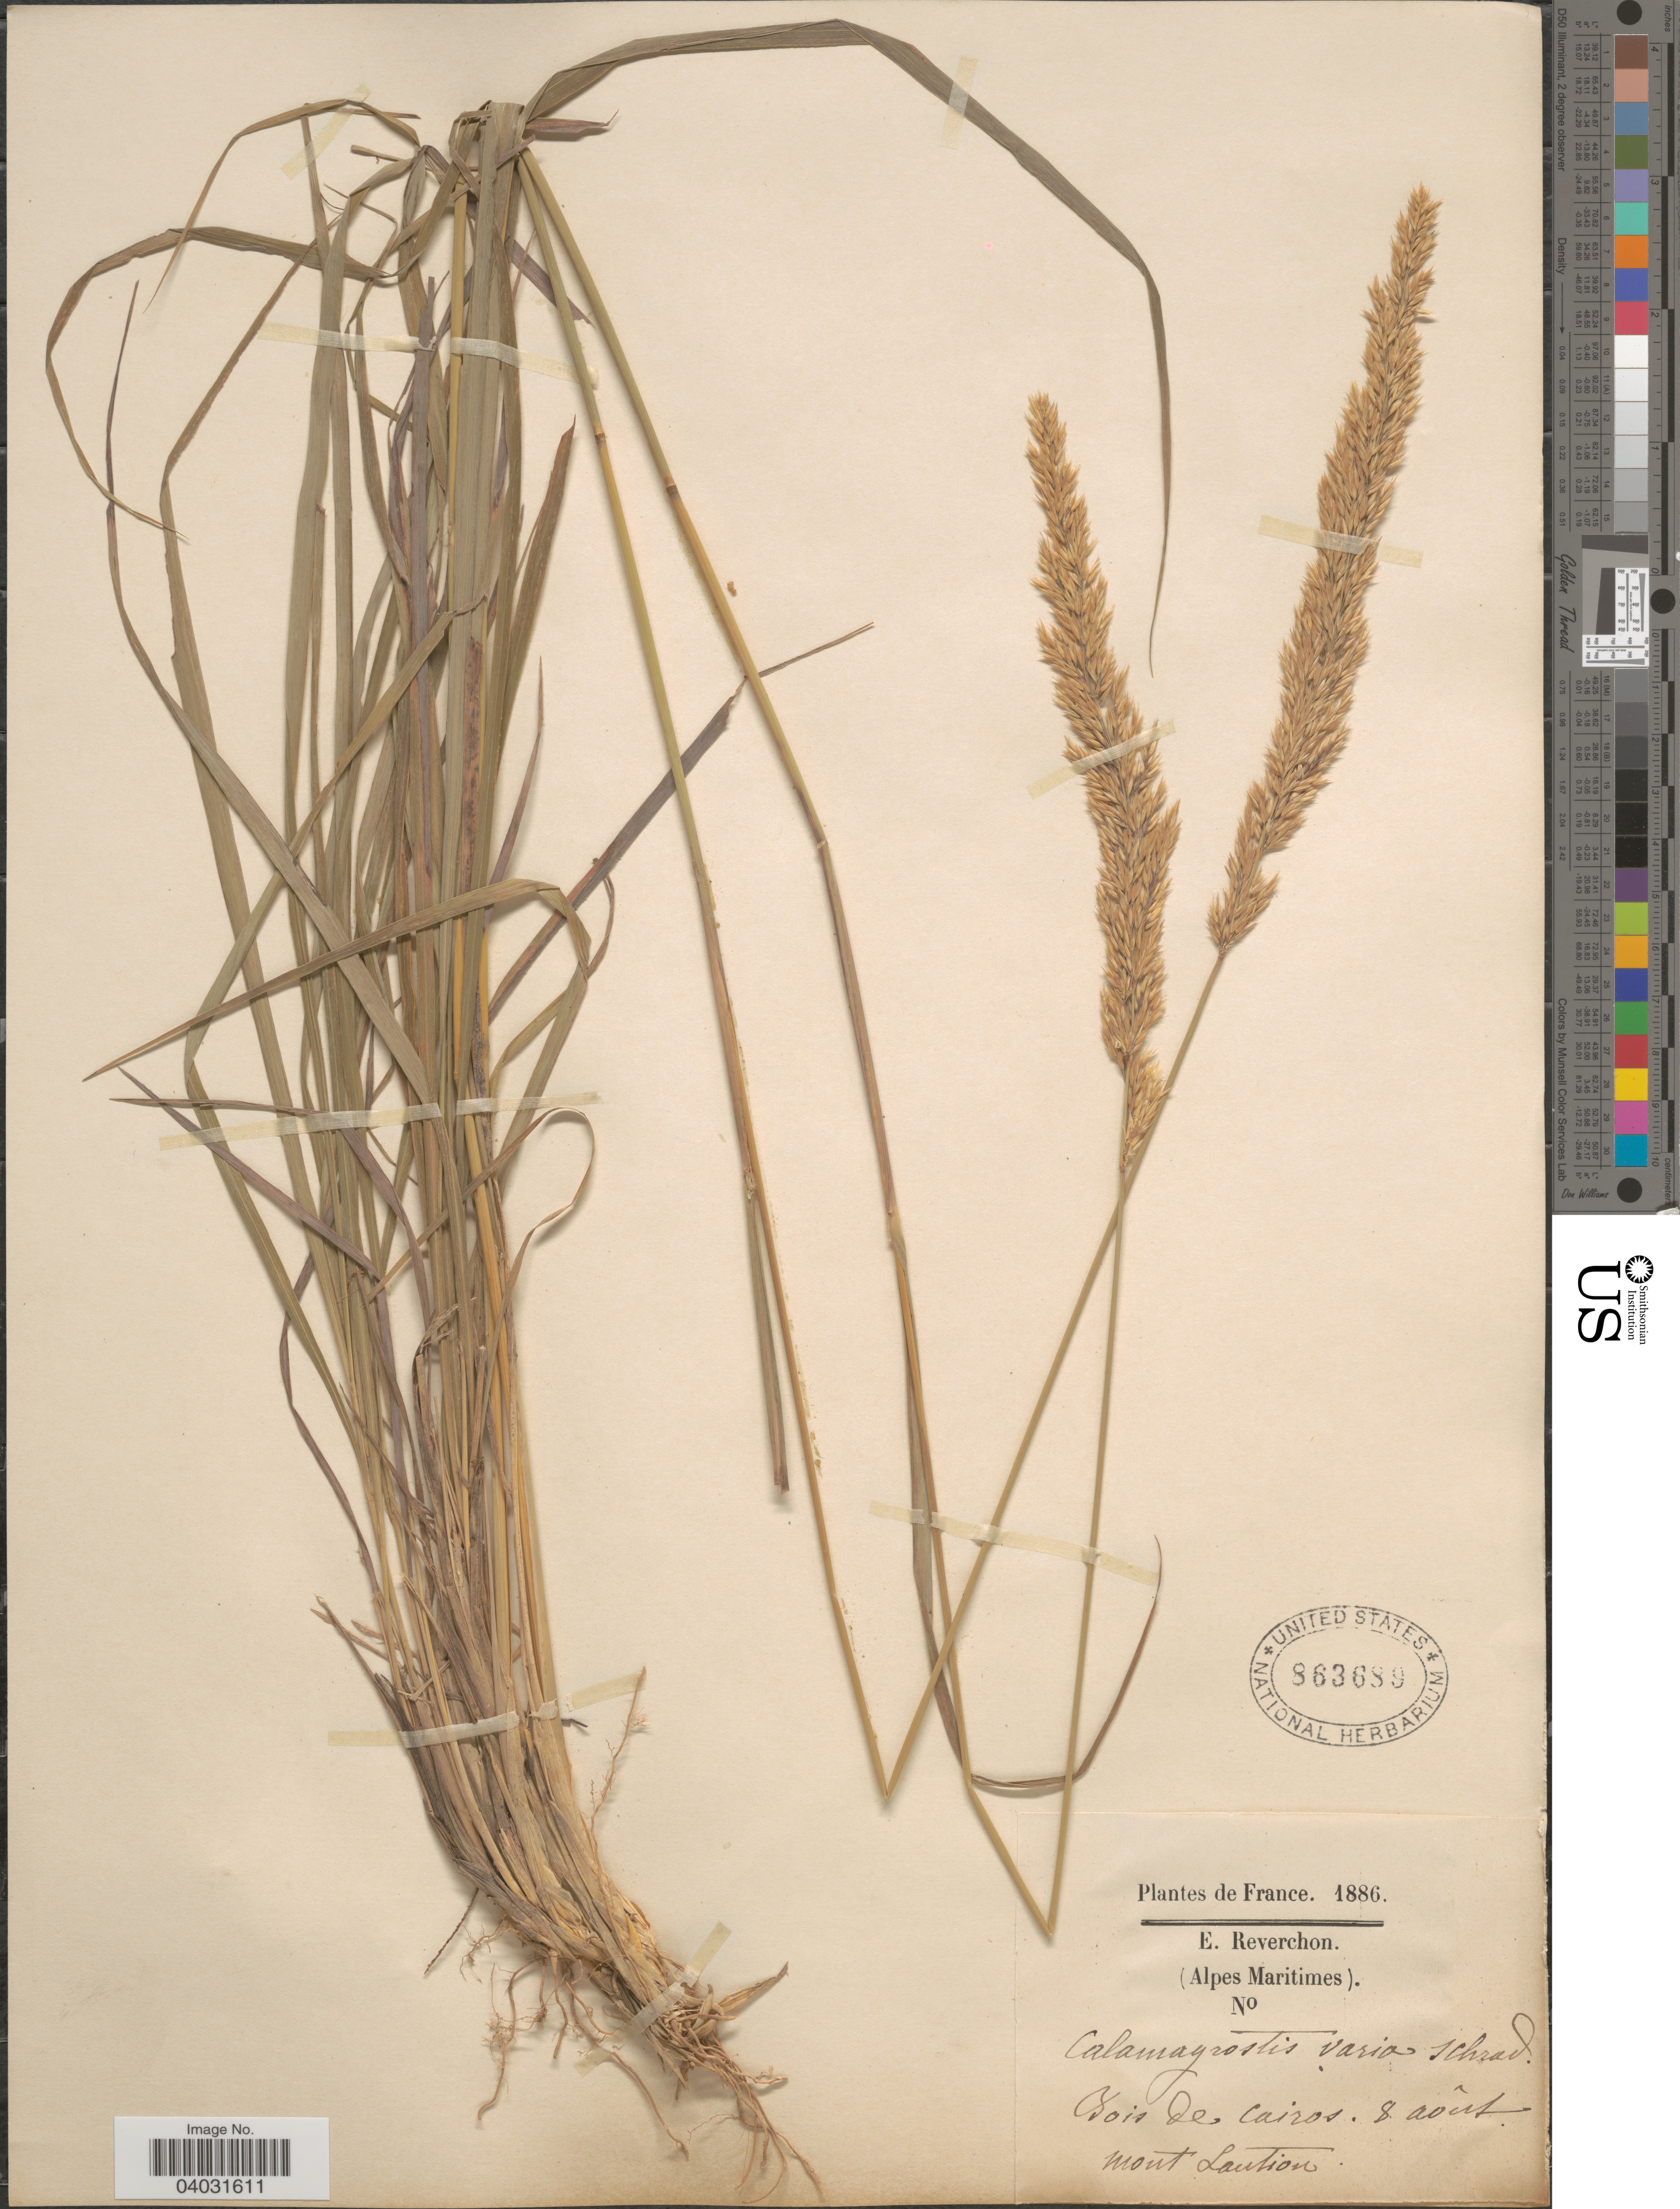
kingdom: Plantae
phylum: Tracheophyta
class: Liliopsida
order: Poales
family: Poaceae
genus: Calamagrostis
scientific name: Calamagrostis varia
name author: Host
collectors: E. Reverchon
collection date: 1886-08-08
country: France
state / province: Provence-Alpes-Côte d'Azur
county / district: Alpes-Maritimes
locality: (Alpes Maritimes). Mont Laution.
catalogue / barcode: US 863689